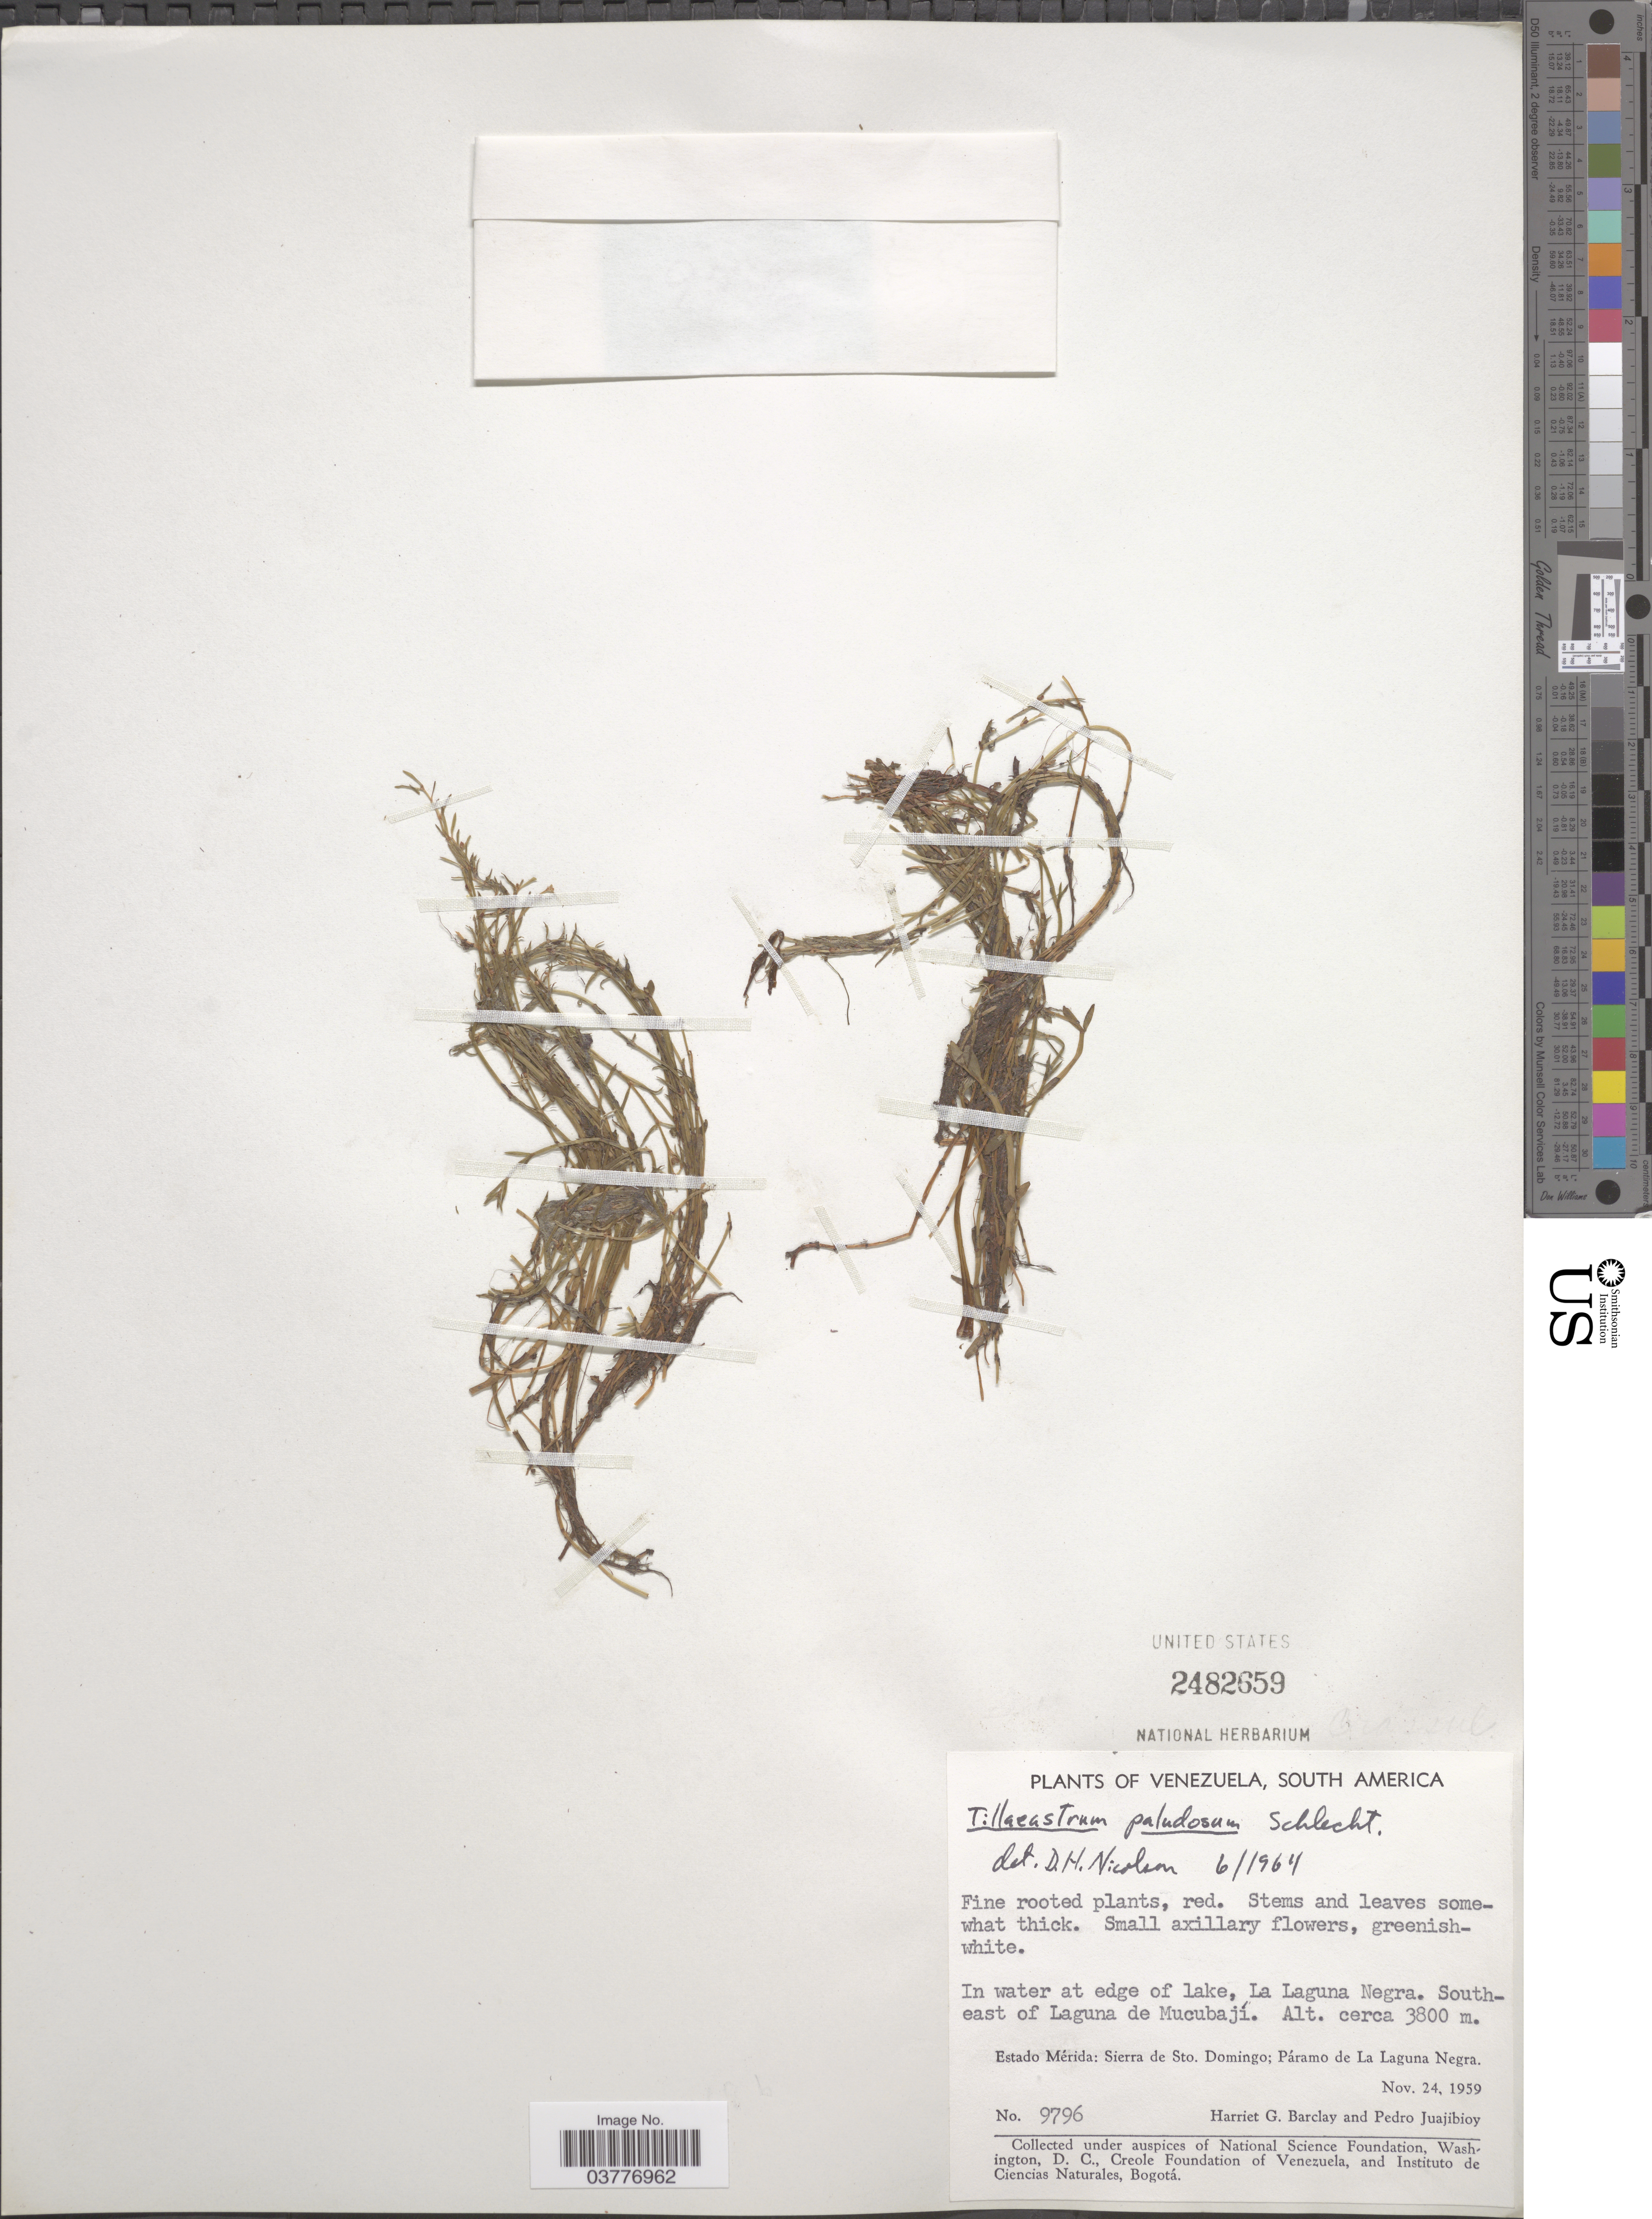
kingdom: Plantae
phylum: Tracheophyta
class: Magnoliopsida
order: Saxifragales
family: Crassulaceae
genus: Crassula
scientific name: Crassula peduncularis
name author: (Sm.) Cambess.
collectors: H. G. Barclay & P. Juajibioy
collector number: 9796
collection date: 1959-11-24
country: Venezuela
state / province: Merida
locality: In water at edge of lake, La Laguna Negra. Southeast of Laguna de Mucubají. Sierra de Sto. Domingo; Páramo de La Laguna Negra.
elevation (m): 3800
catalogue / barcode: US 2482659